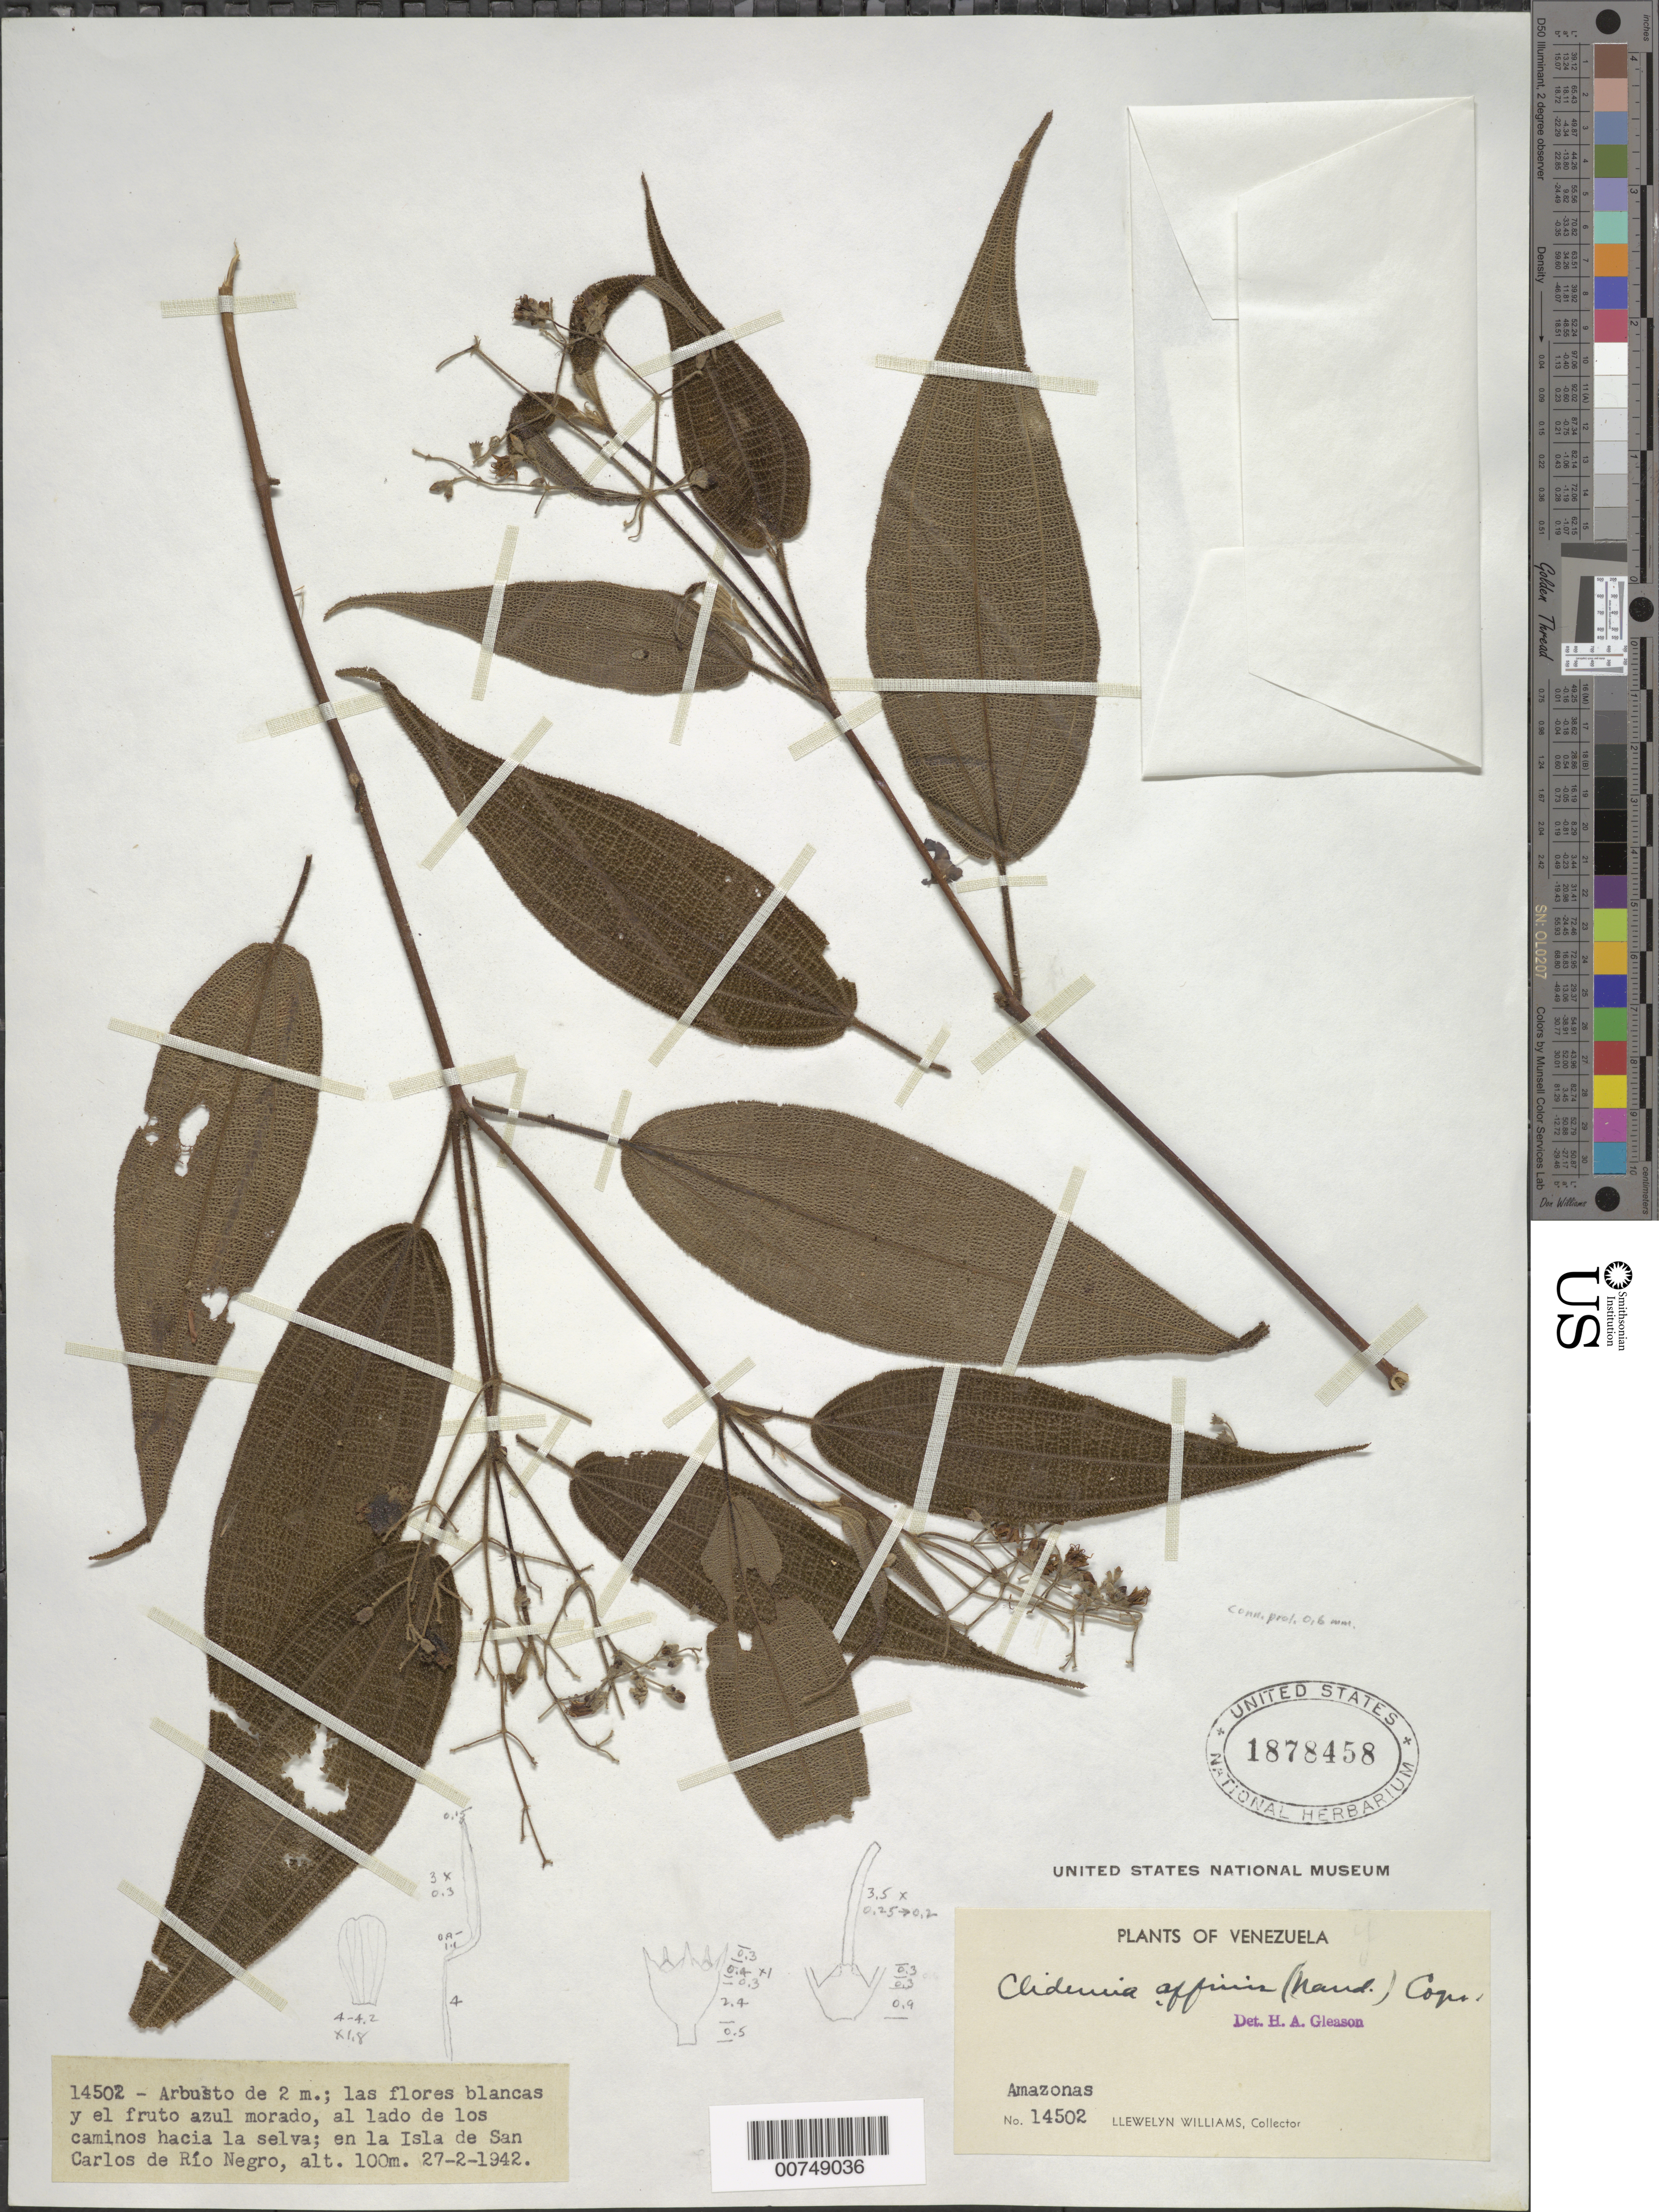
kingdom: Plantae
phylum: Tracheophyta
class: Magnoliopsida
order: Myrtales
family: Melastomataceae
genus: Clidemia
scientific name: Clidemia affinis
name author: (Naudin) Cogn.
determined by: Gleason, H. A.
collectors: Ll. Williams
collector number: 14502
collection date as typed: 27-Feb-42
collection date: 1942-02-27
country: Venezuela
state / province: Amazonas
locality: San Carlos de Río Negro, isla frente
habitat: Lado de los caminos hacia la selva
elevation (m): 100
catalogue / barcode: US 1878458